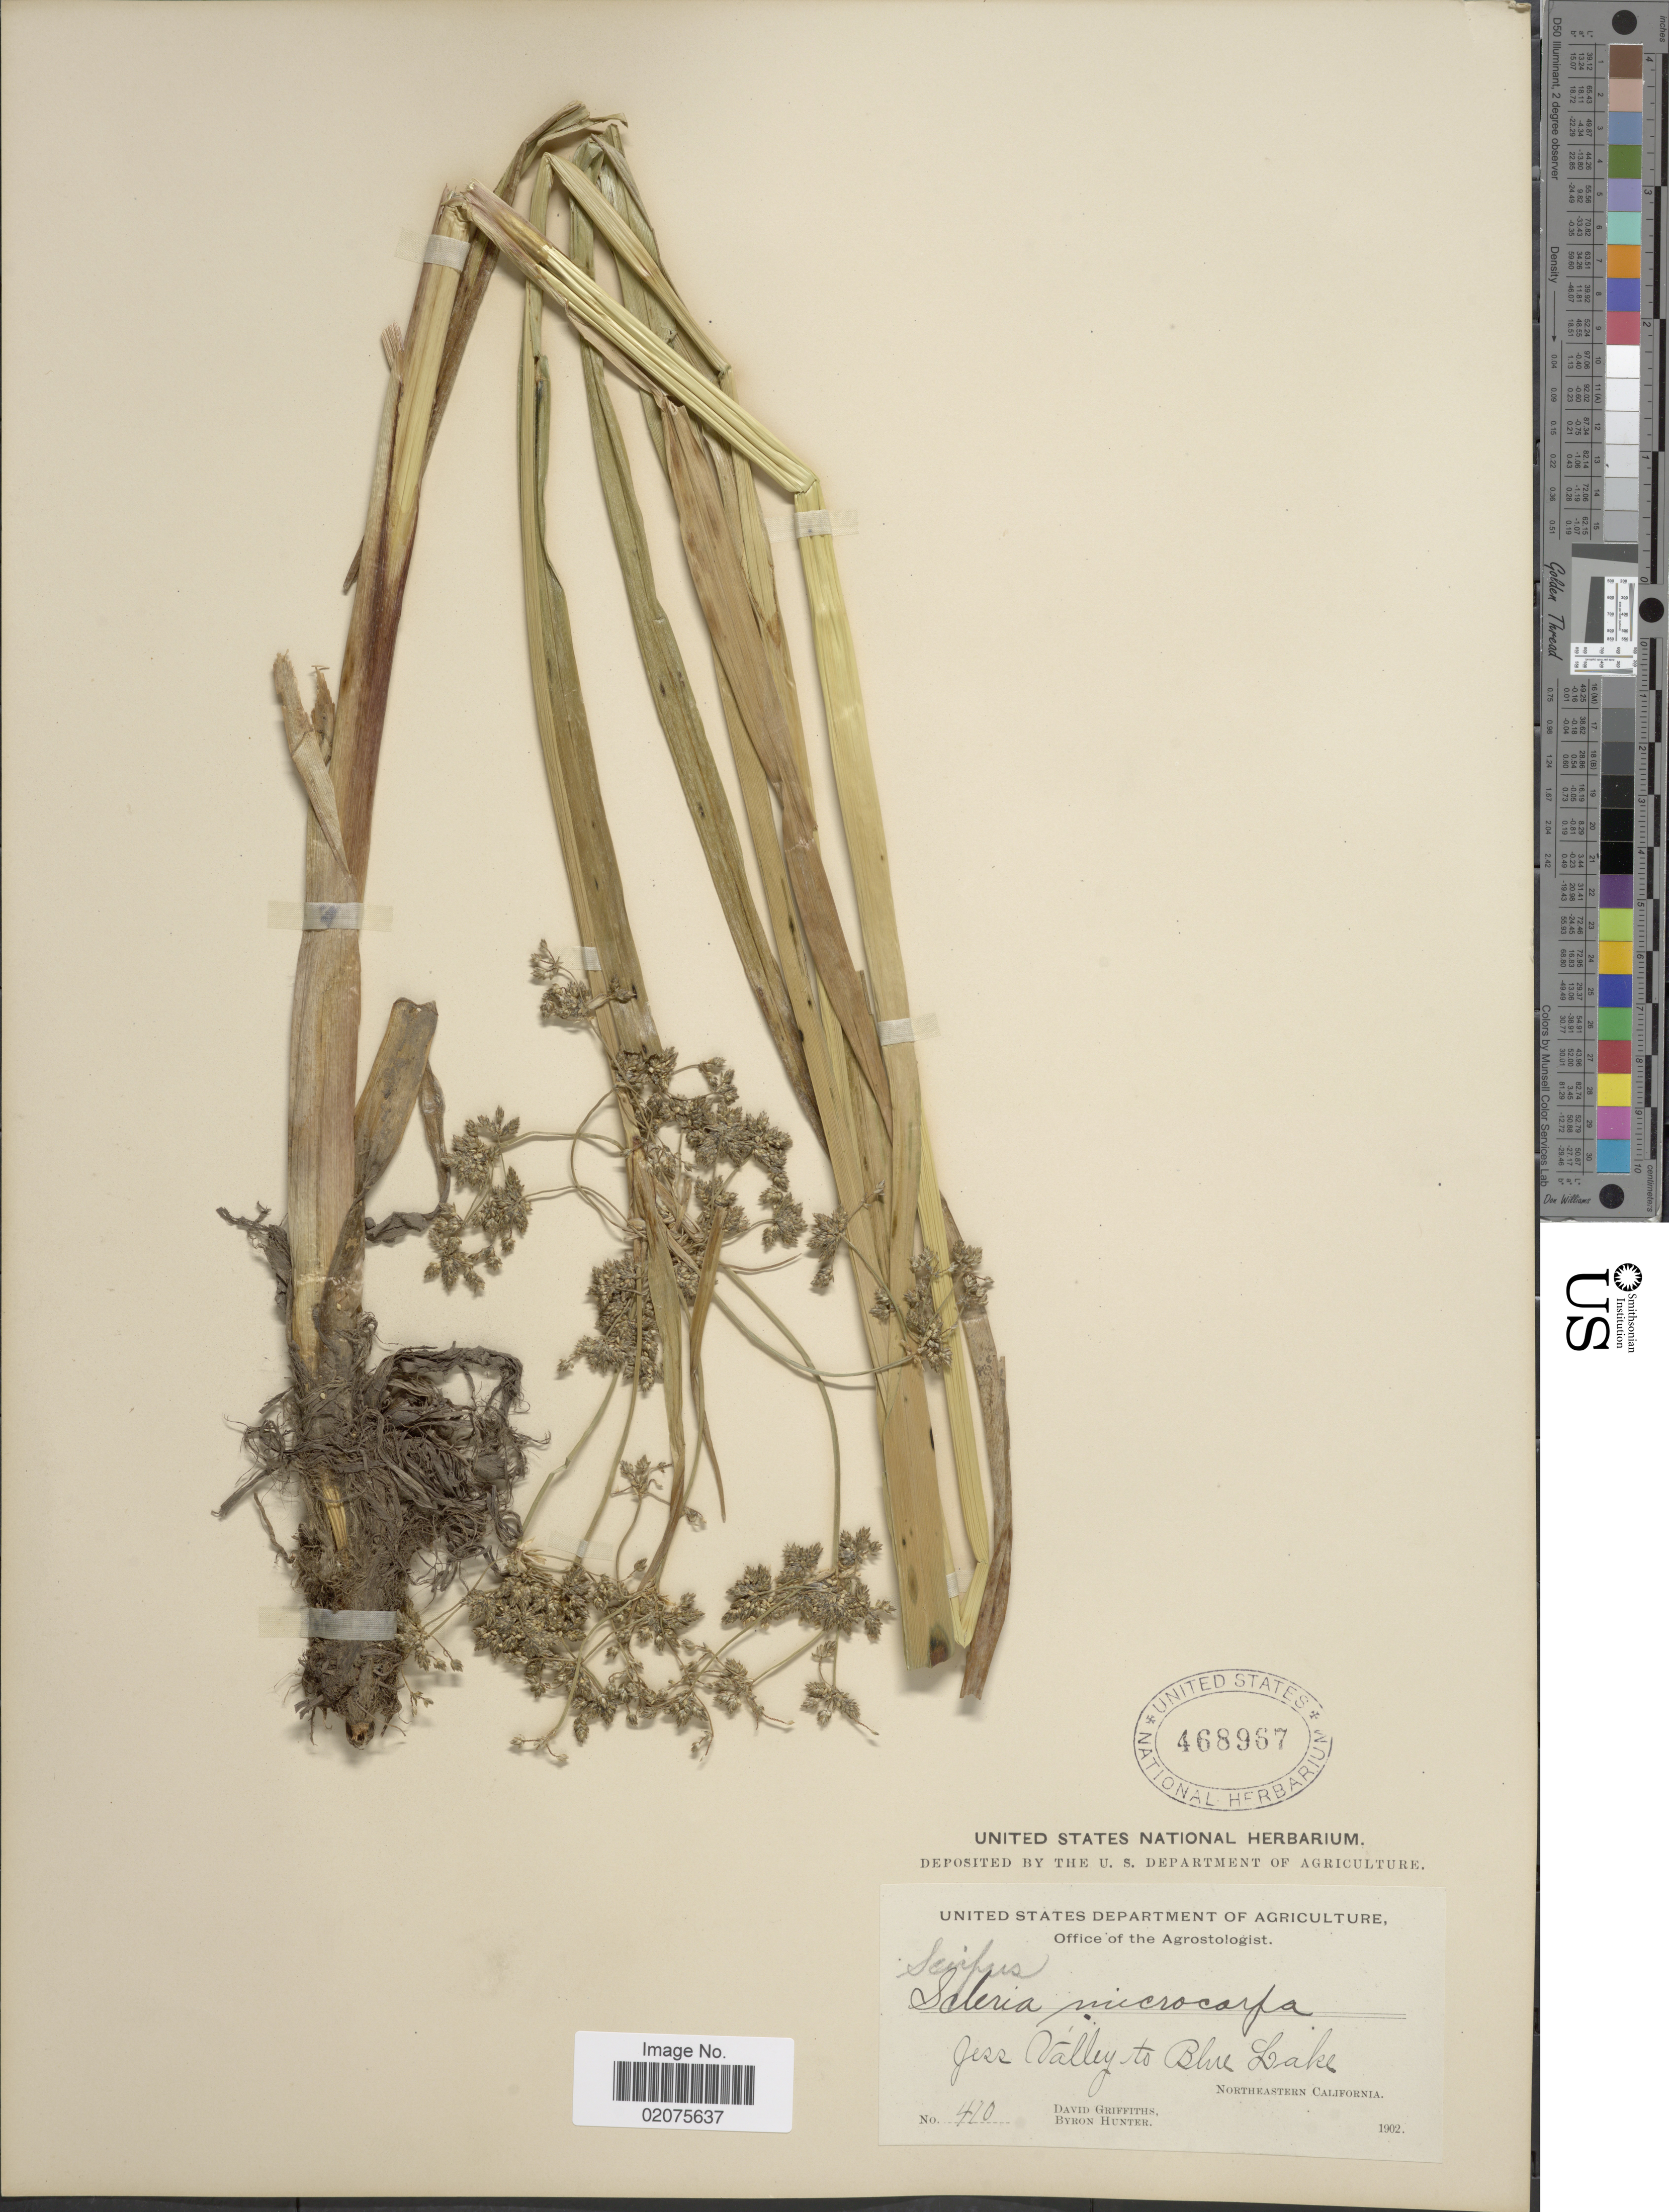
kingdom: Plantae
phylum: Tracheophyta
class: Liliopsida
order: Poales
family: Cyperaceae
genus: Scirpus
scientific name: Scirpus microcarpus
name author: J. Presl & C. Presl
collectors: D. Griffiths & B. Hunter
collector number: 410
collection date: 1902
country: United States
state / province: California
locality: Jess Valley to Blue Lake. Northeastern California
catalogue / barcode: US 468967